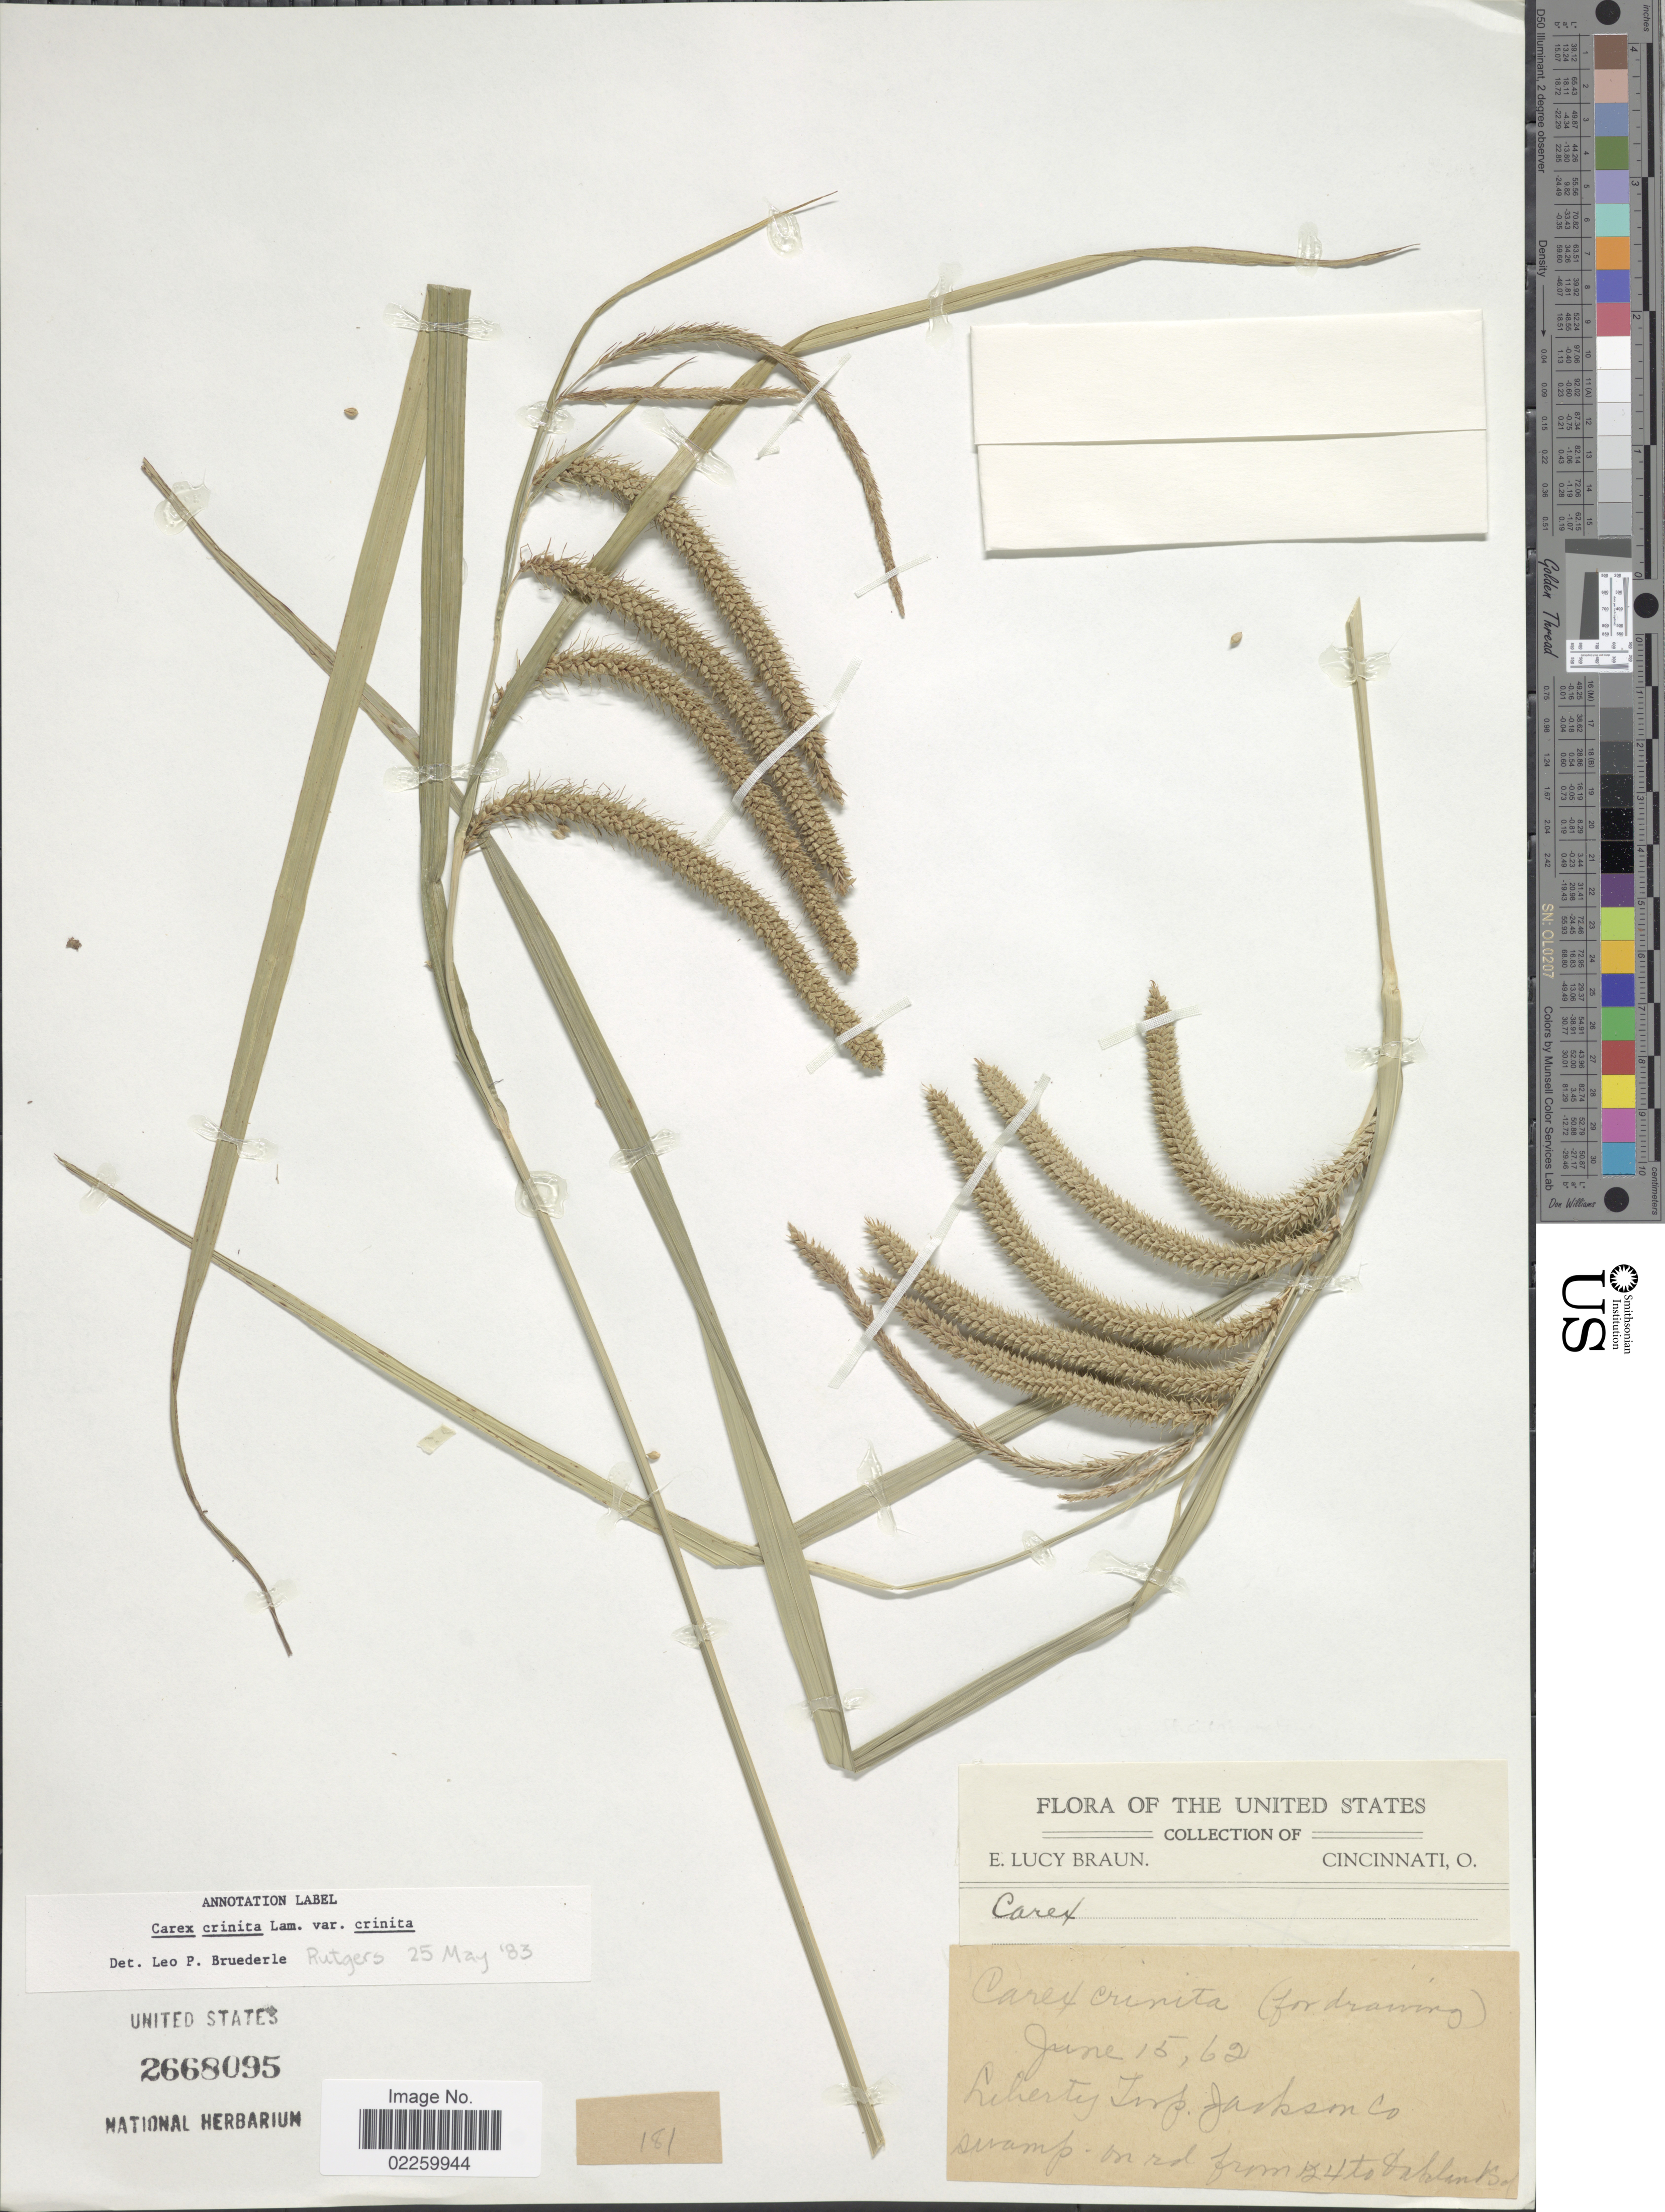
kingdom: Plantae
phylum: Tracheophyta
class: Liliopsida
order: Poales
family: Cyperaceae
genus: Carex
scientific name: Carex crinita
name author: Lam.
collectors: E. L. Braun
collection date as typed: Transcribed d/m/y: 15/6/62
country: United States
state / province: Ohio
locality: Licherty Twp., Jackson Co.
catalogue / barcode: US 2668095